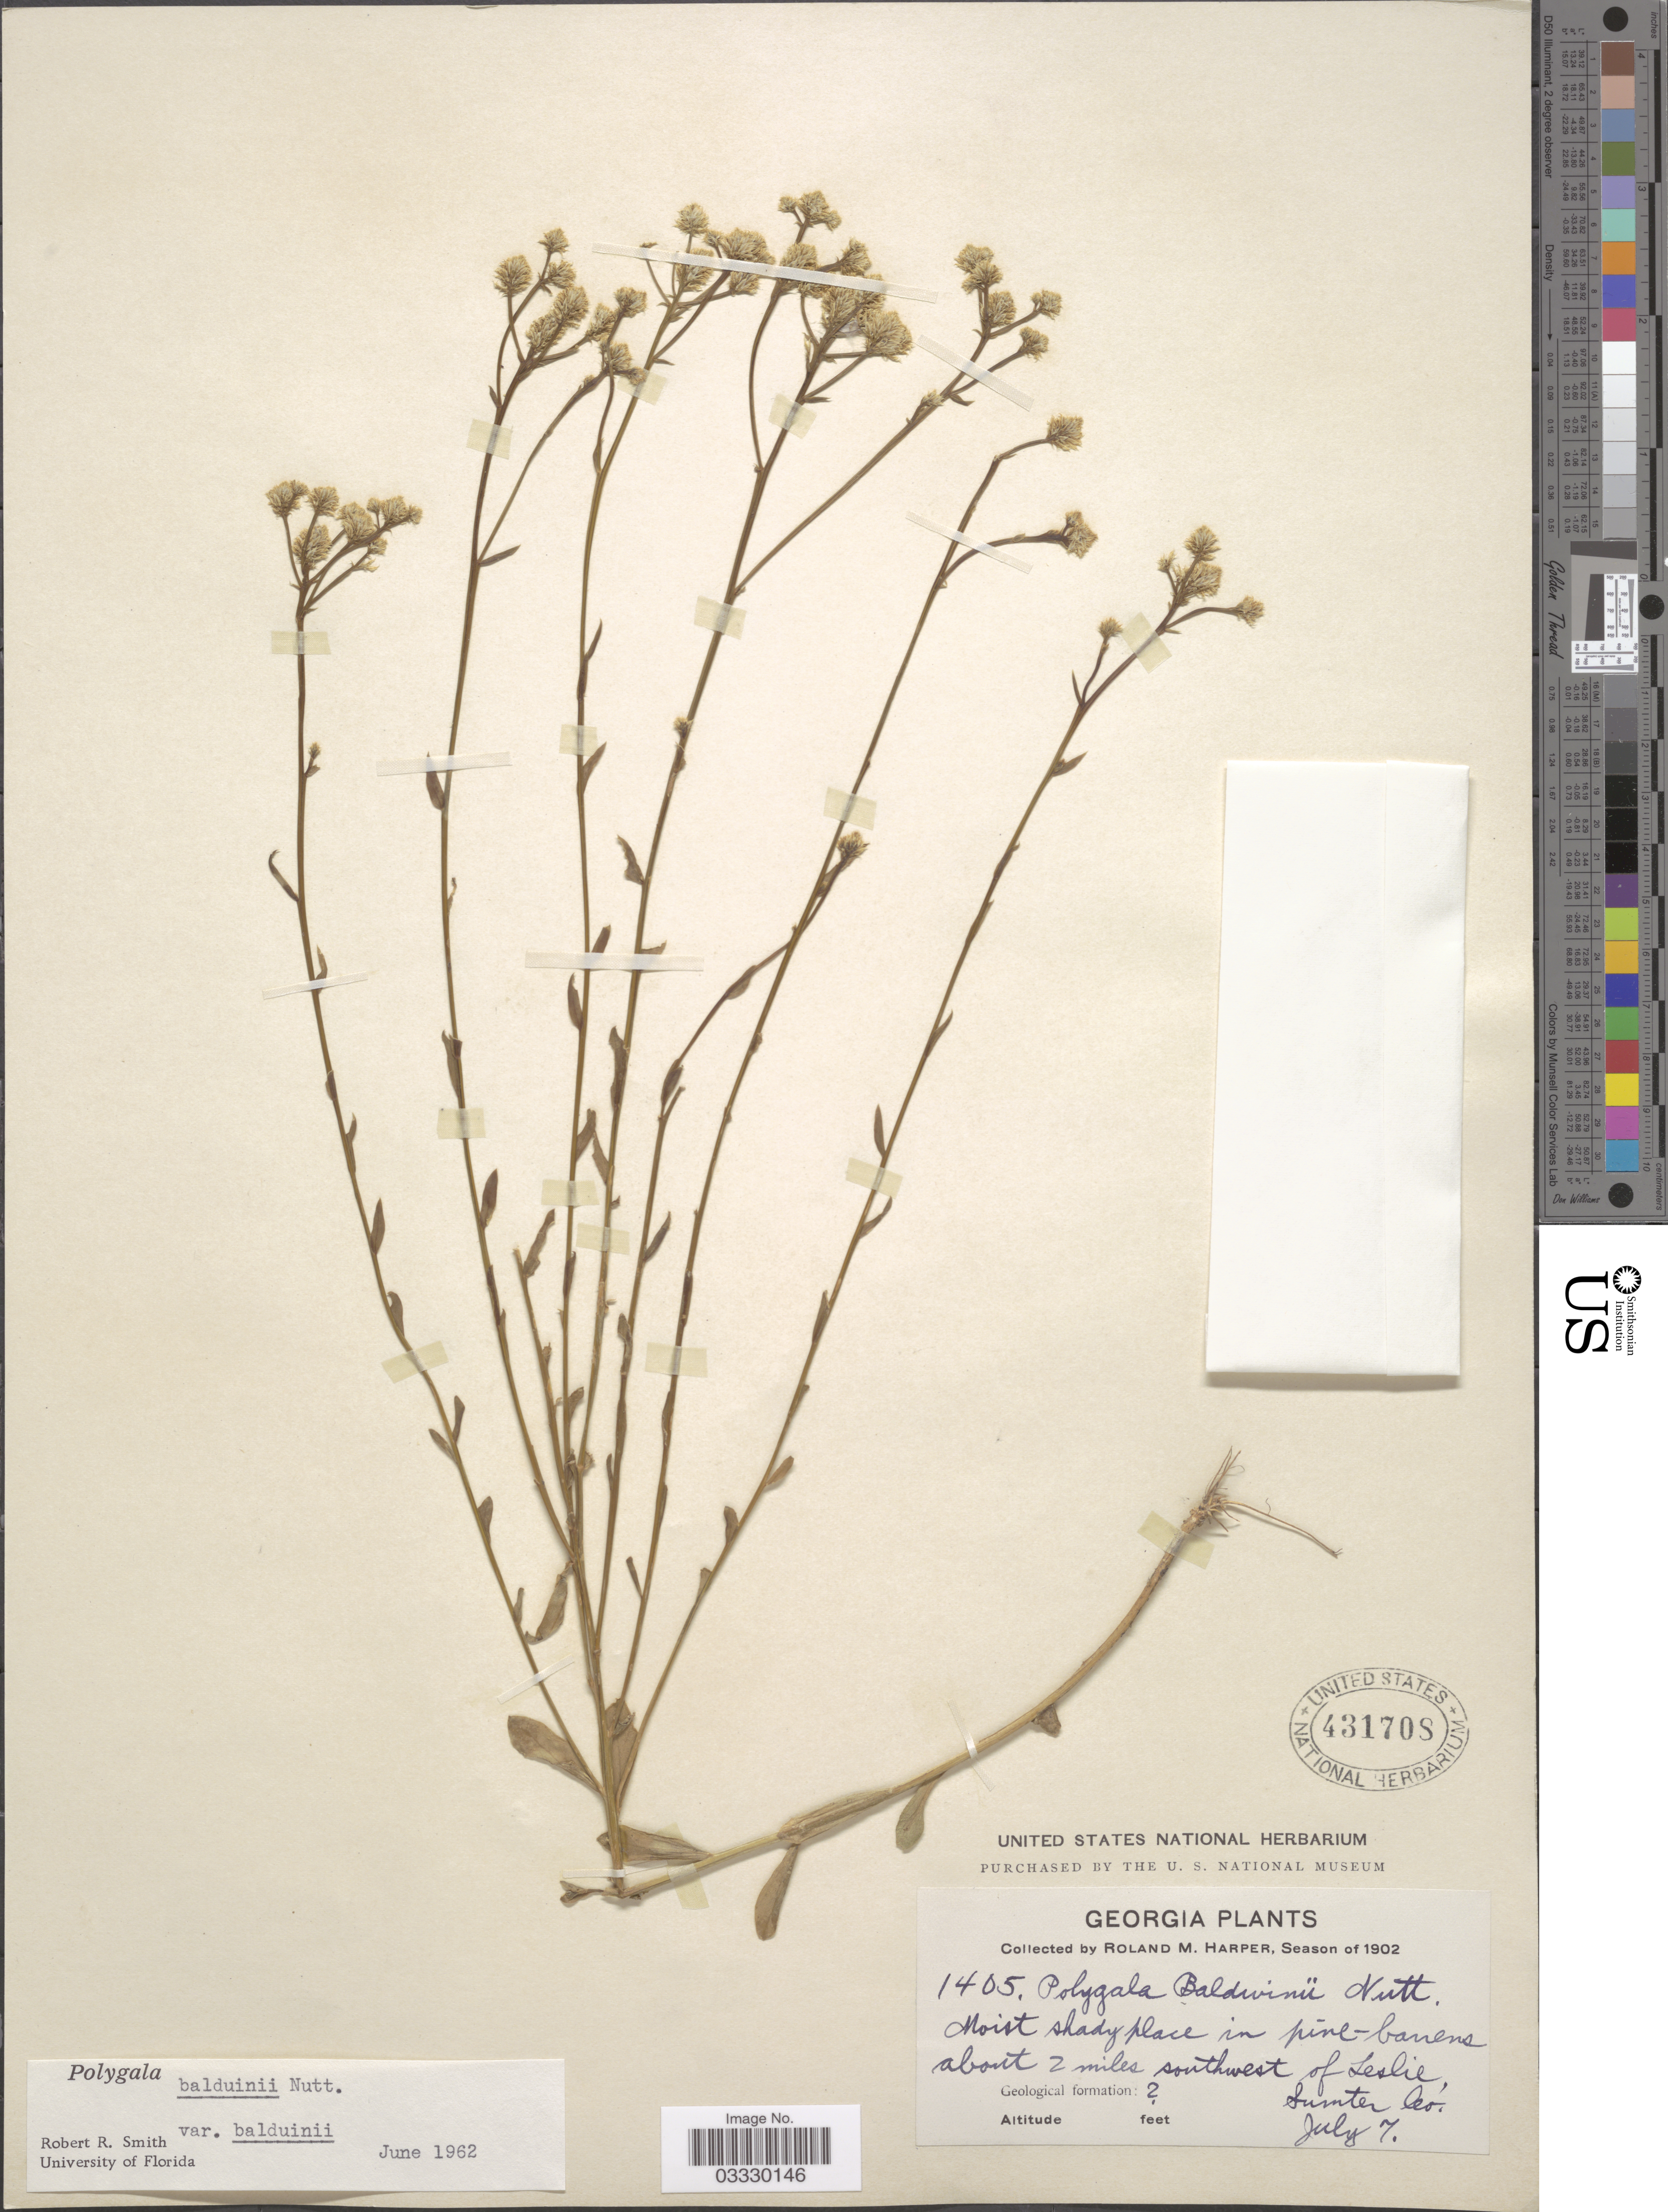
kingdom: Plantae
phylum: Tracheophyta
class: Magnoliopsida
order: Fabales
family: Polygalaceae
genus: Polygala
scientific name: Polygala balduinii var. balduinii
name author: Nutt.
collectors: R. M. Harper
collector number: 1405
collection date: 1902-07-07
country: United States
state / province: Georgia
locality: About 2 miles southwest of Leslie, Sumter Co.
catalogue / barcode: US 431708